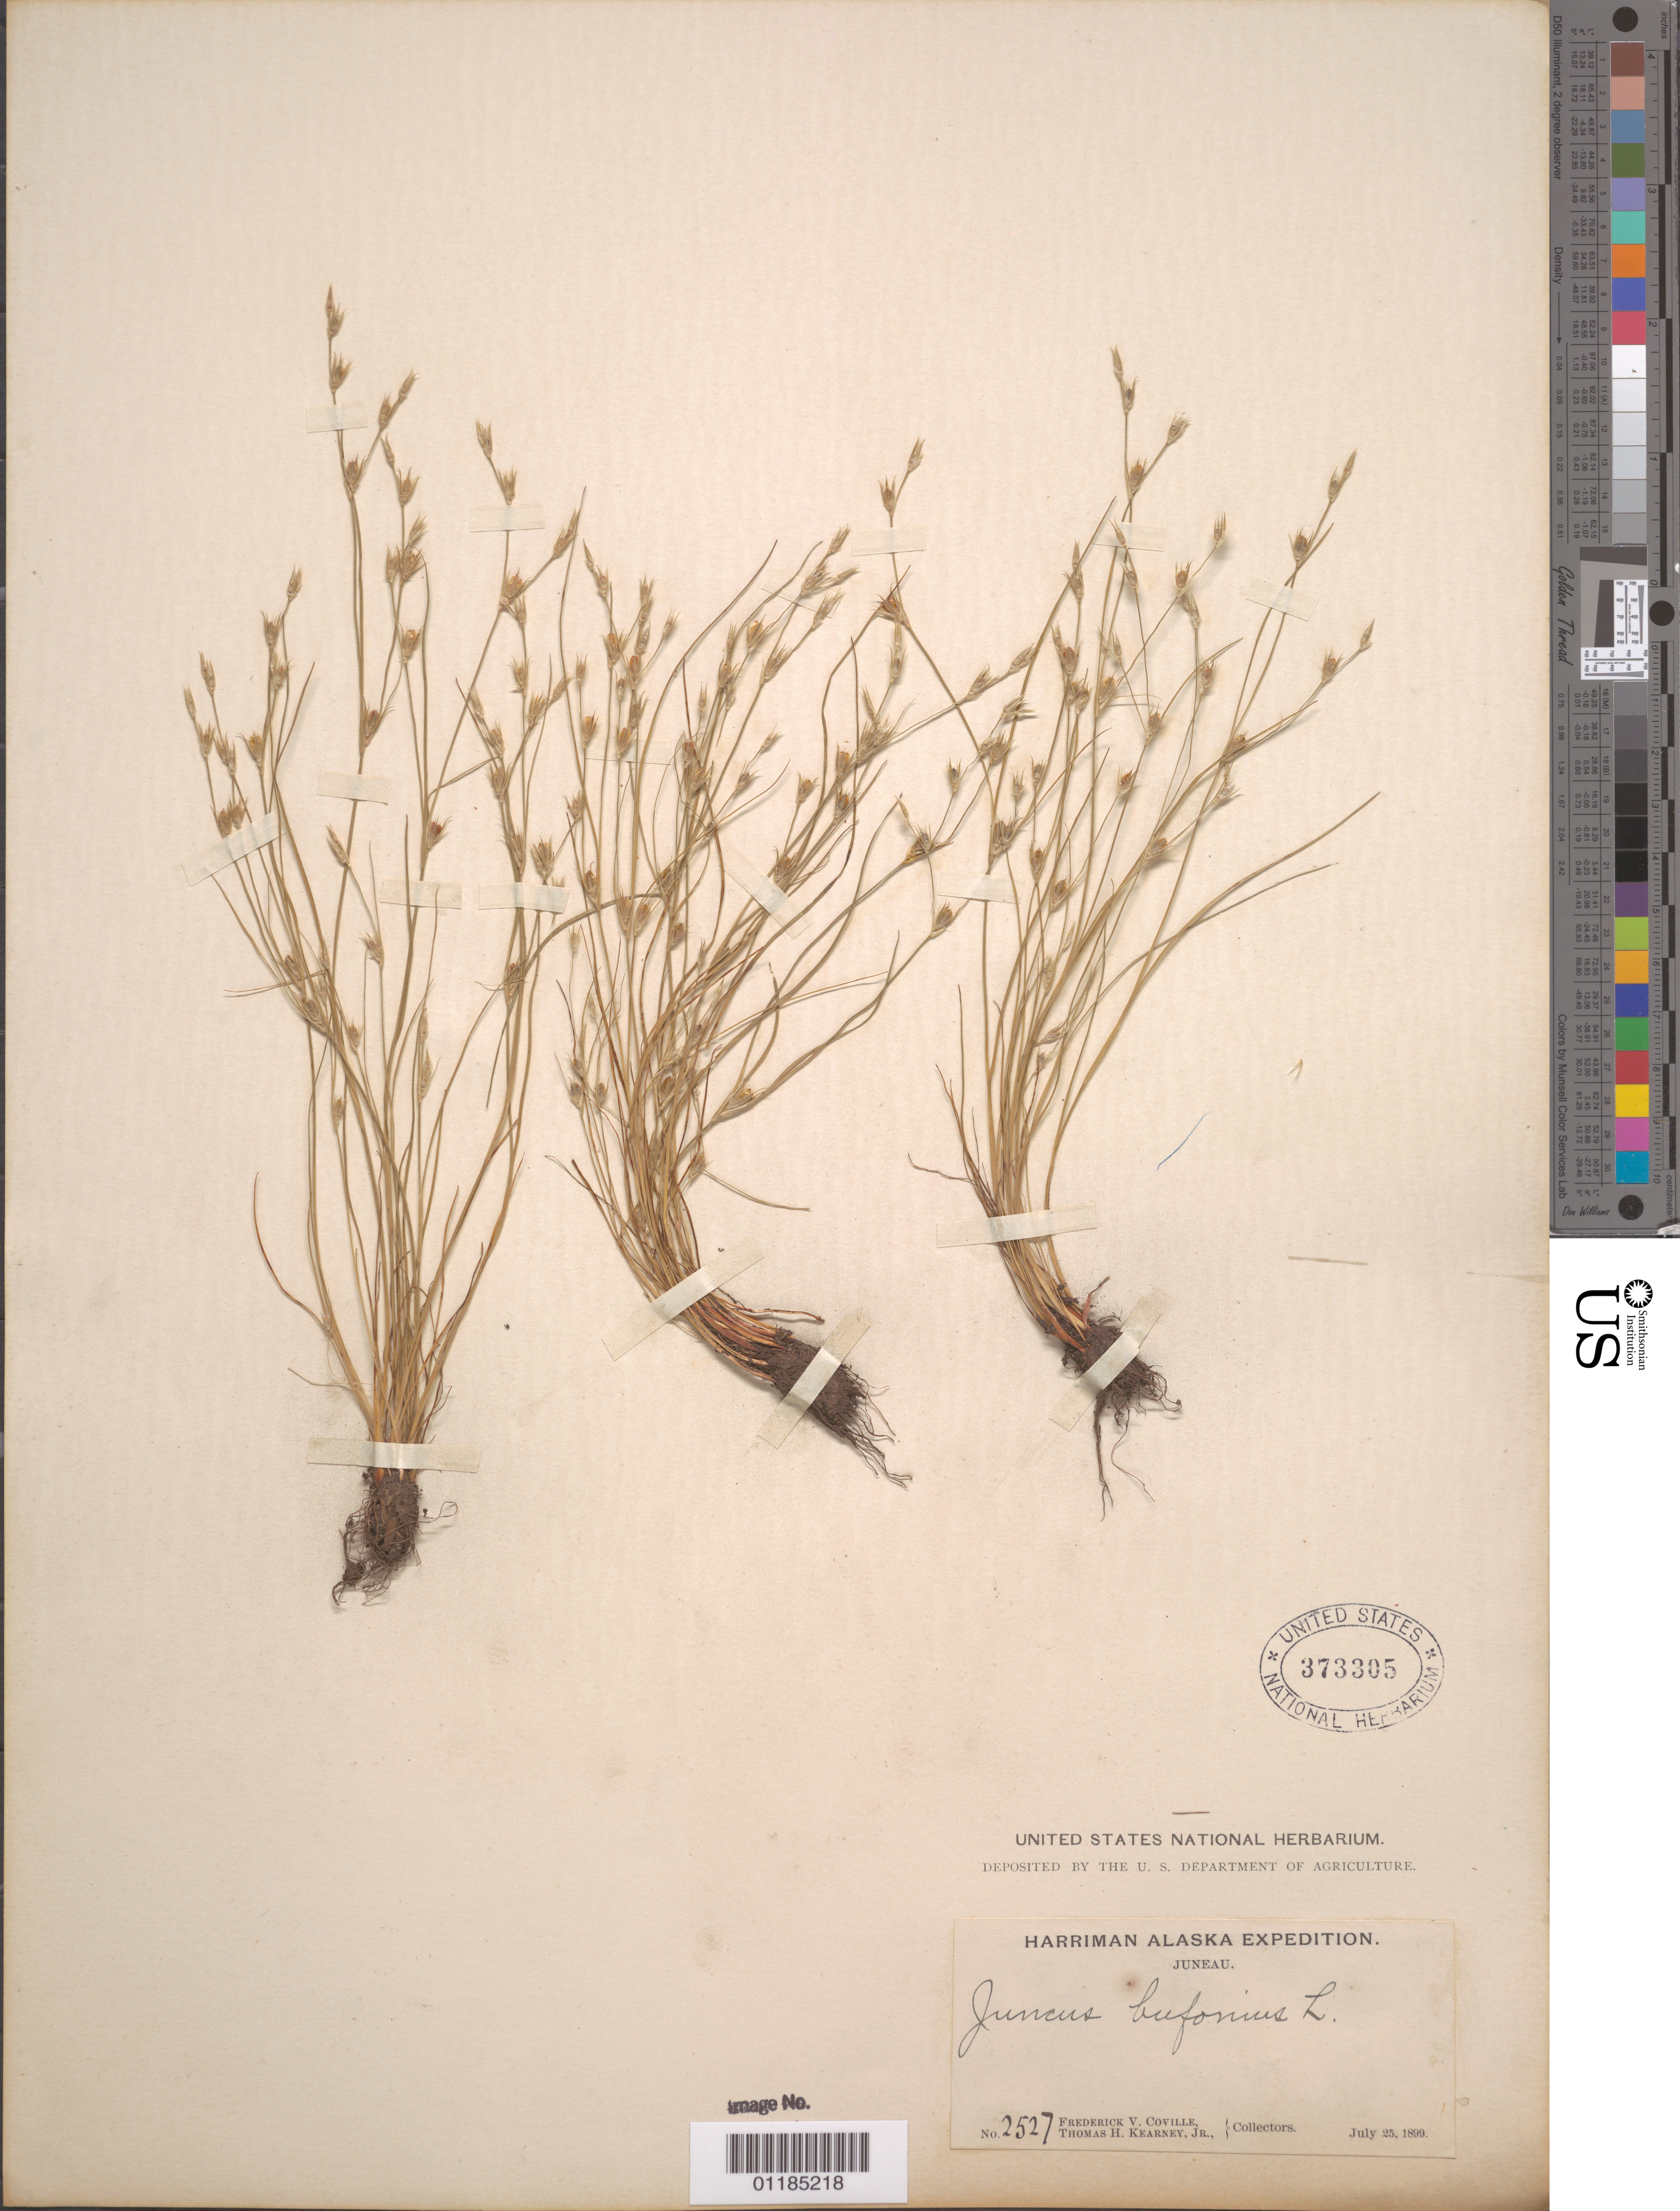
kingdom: Plantae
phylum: Tracheophyta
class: Liliopsida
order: Poales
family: Juncaceae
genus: Juncus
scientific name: Juncus bufonius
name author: L.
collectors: F. V. Coville & T. H. Kearney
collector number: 2527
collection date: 1899-07-25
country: United States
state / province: Alaska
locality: Juneau.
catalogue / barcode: US 373305